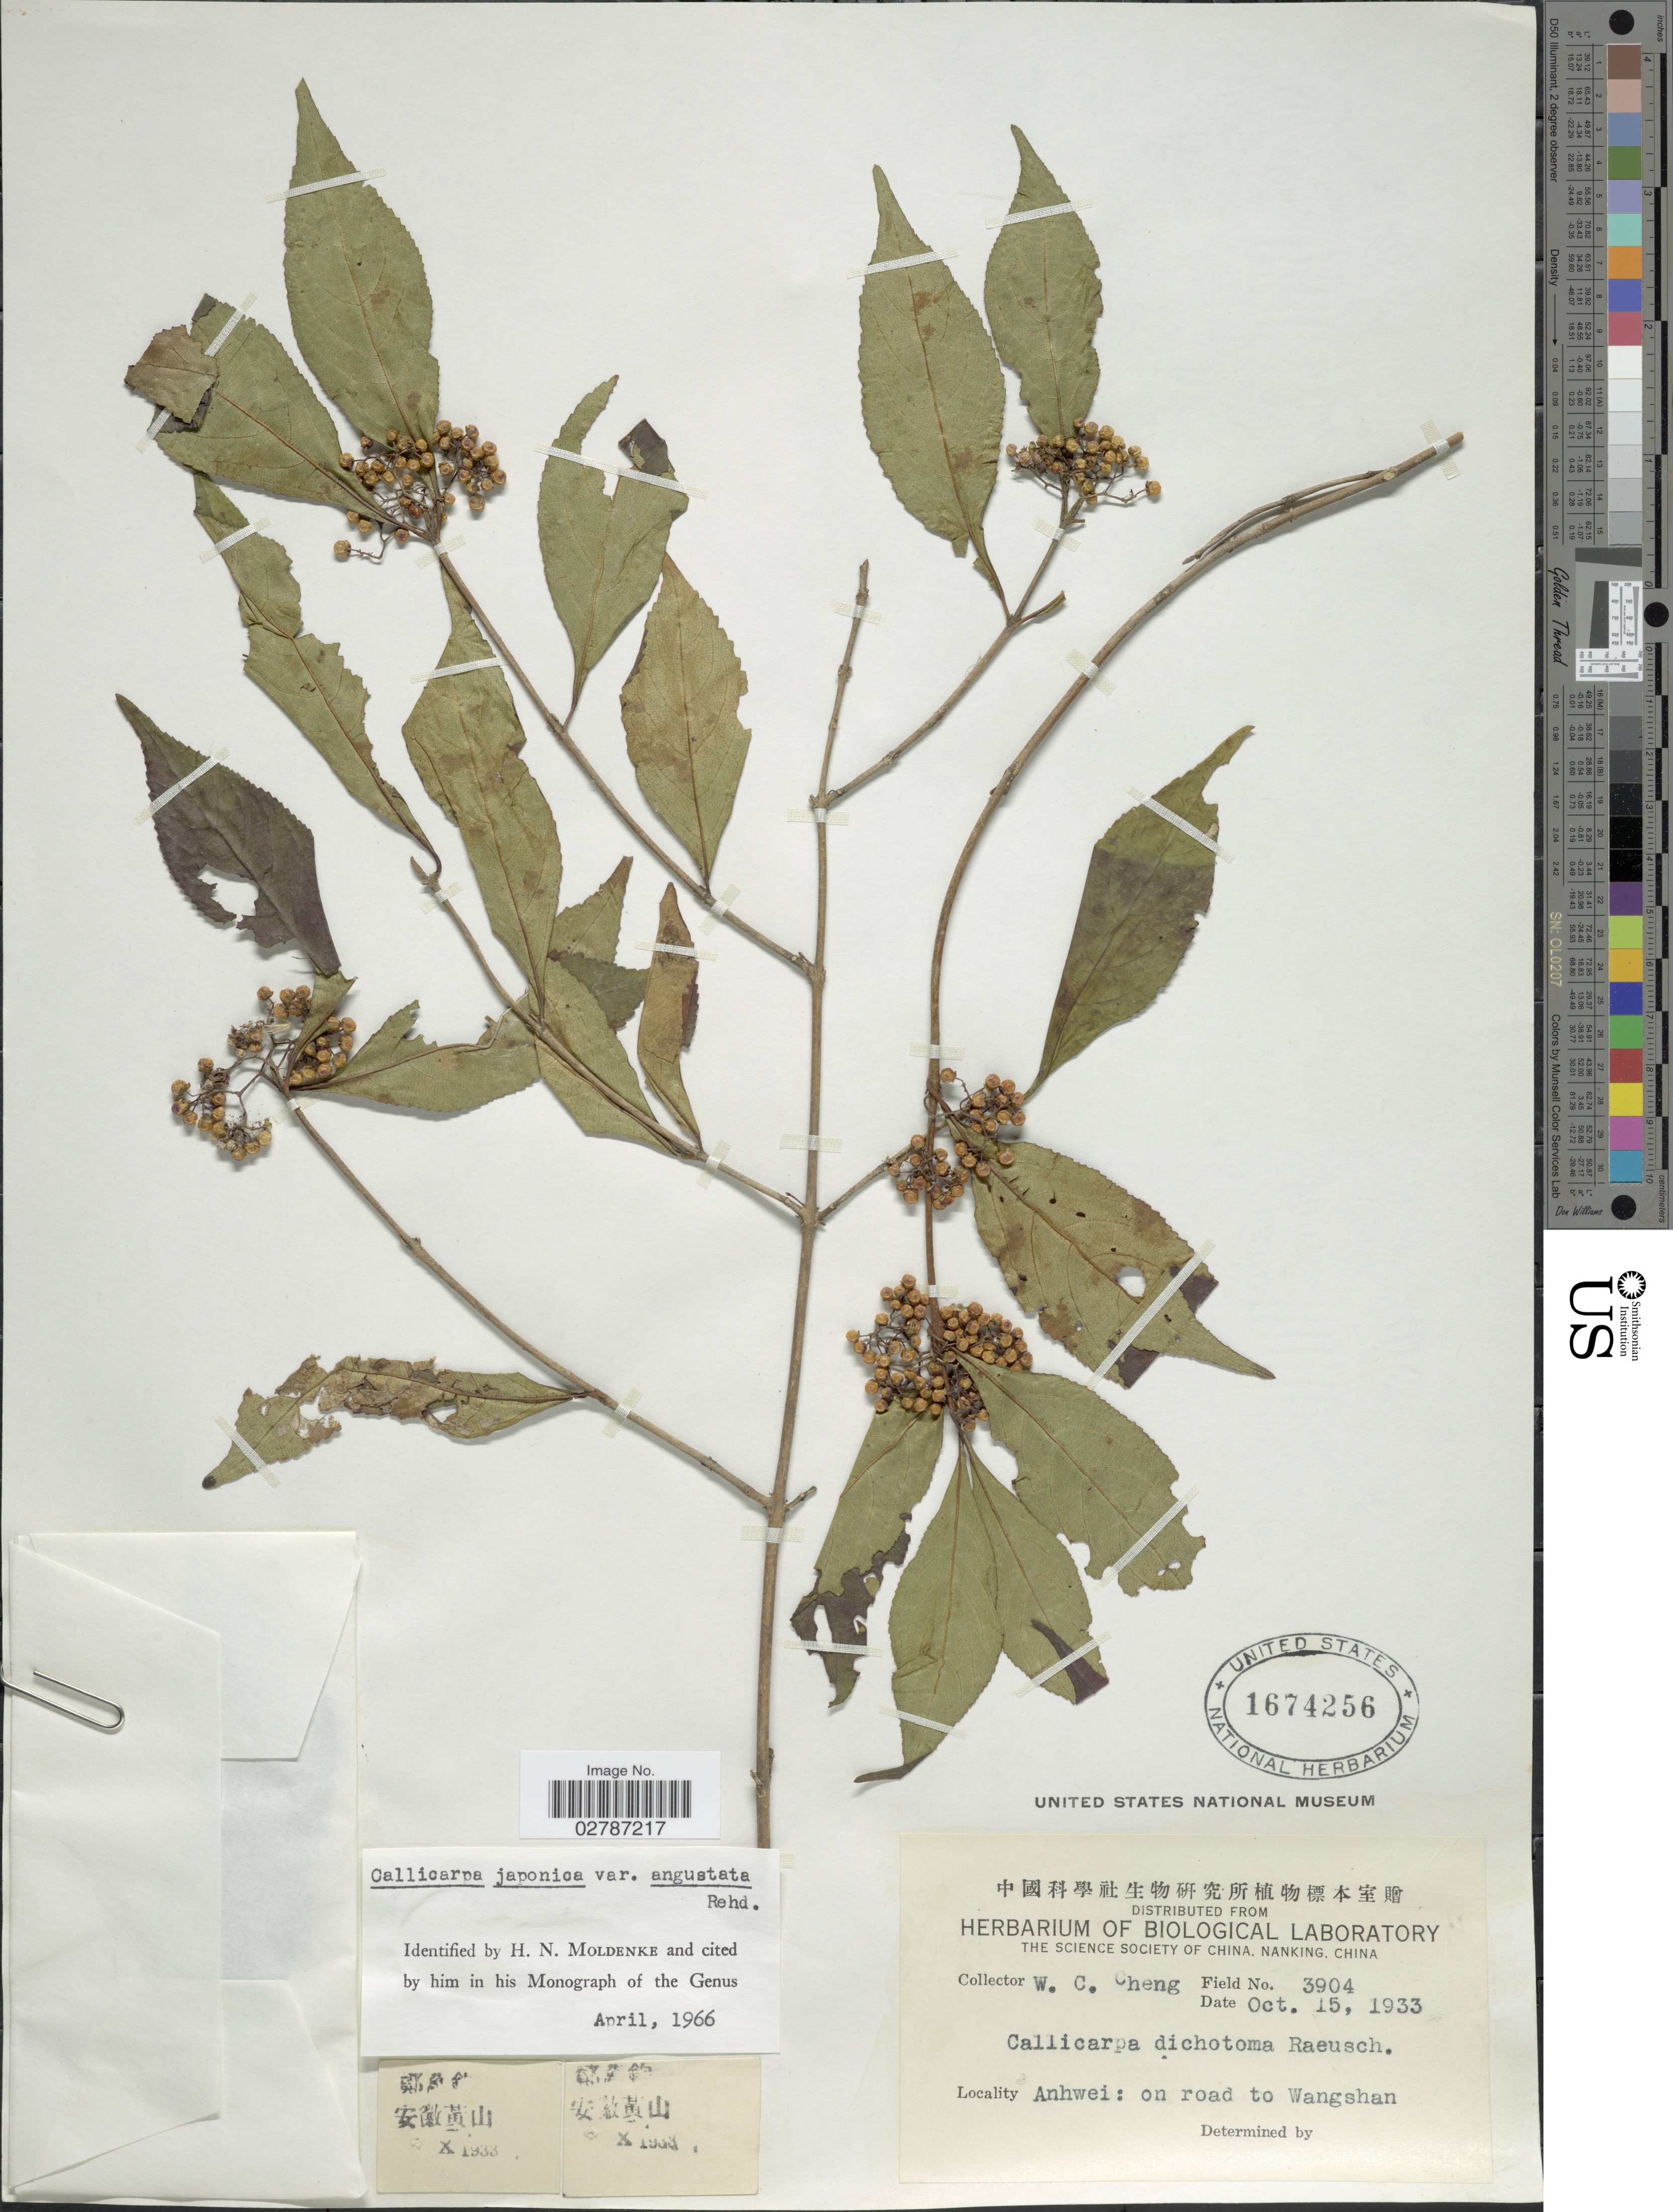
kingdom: Plantae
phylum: Tracheophyta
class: Magnoliopsida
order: Lamiales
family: Lamiaceae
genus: Callicarpa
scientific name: Callicarpa japonica var. angustata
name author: Rehder in Sarg.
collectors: W. C. Cheng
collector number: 3904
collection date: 1933-10-15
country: China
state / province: Anhui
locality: Anhwei: on road to Wangshan.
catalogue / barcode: US 1674256